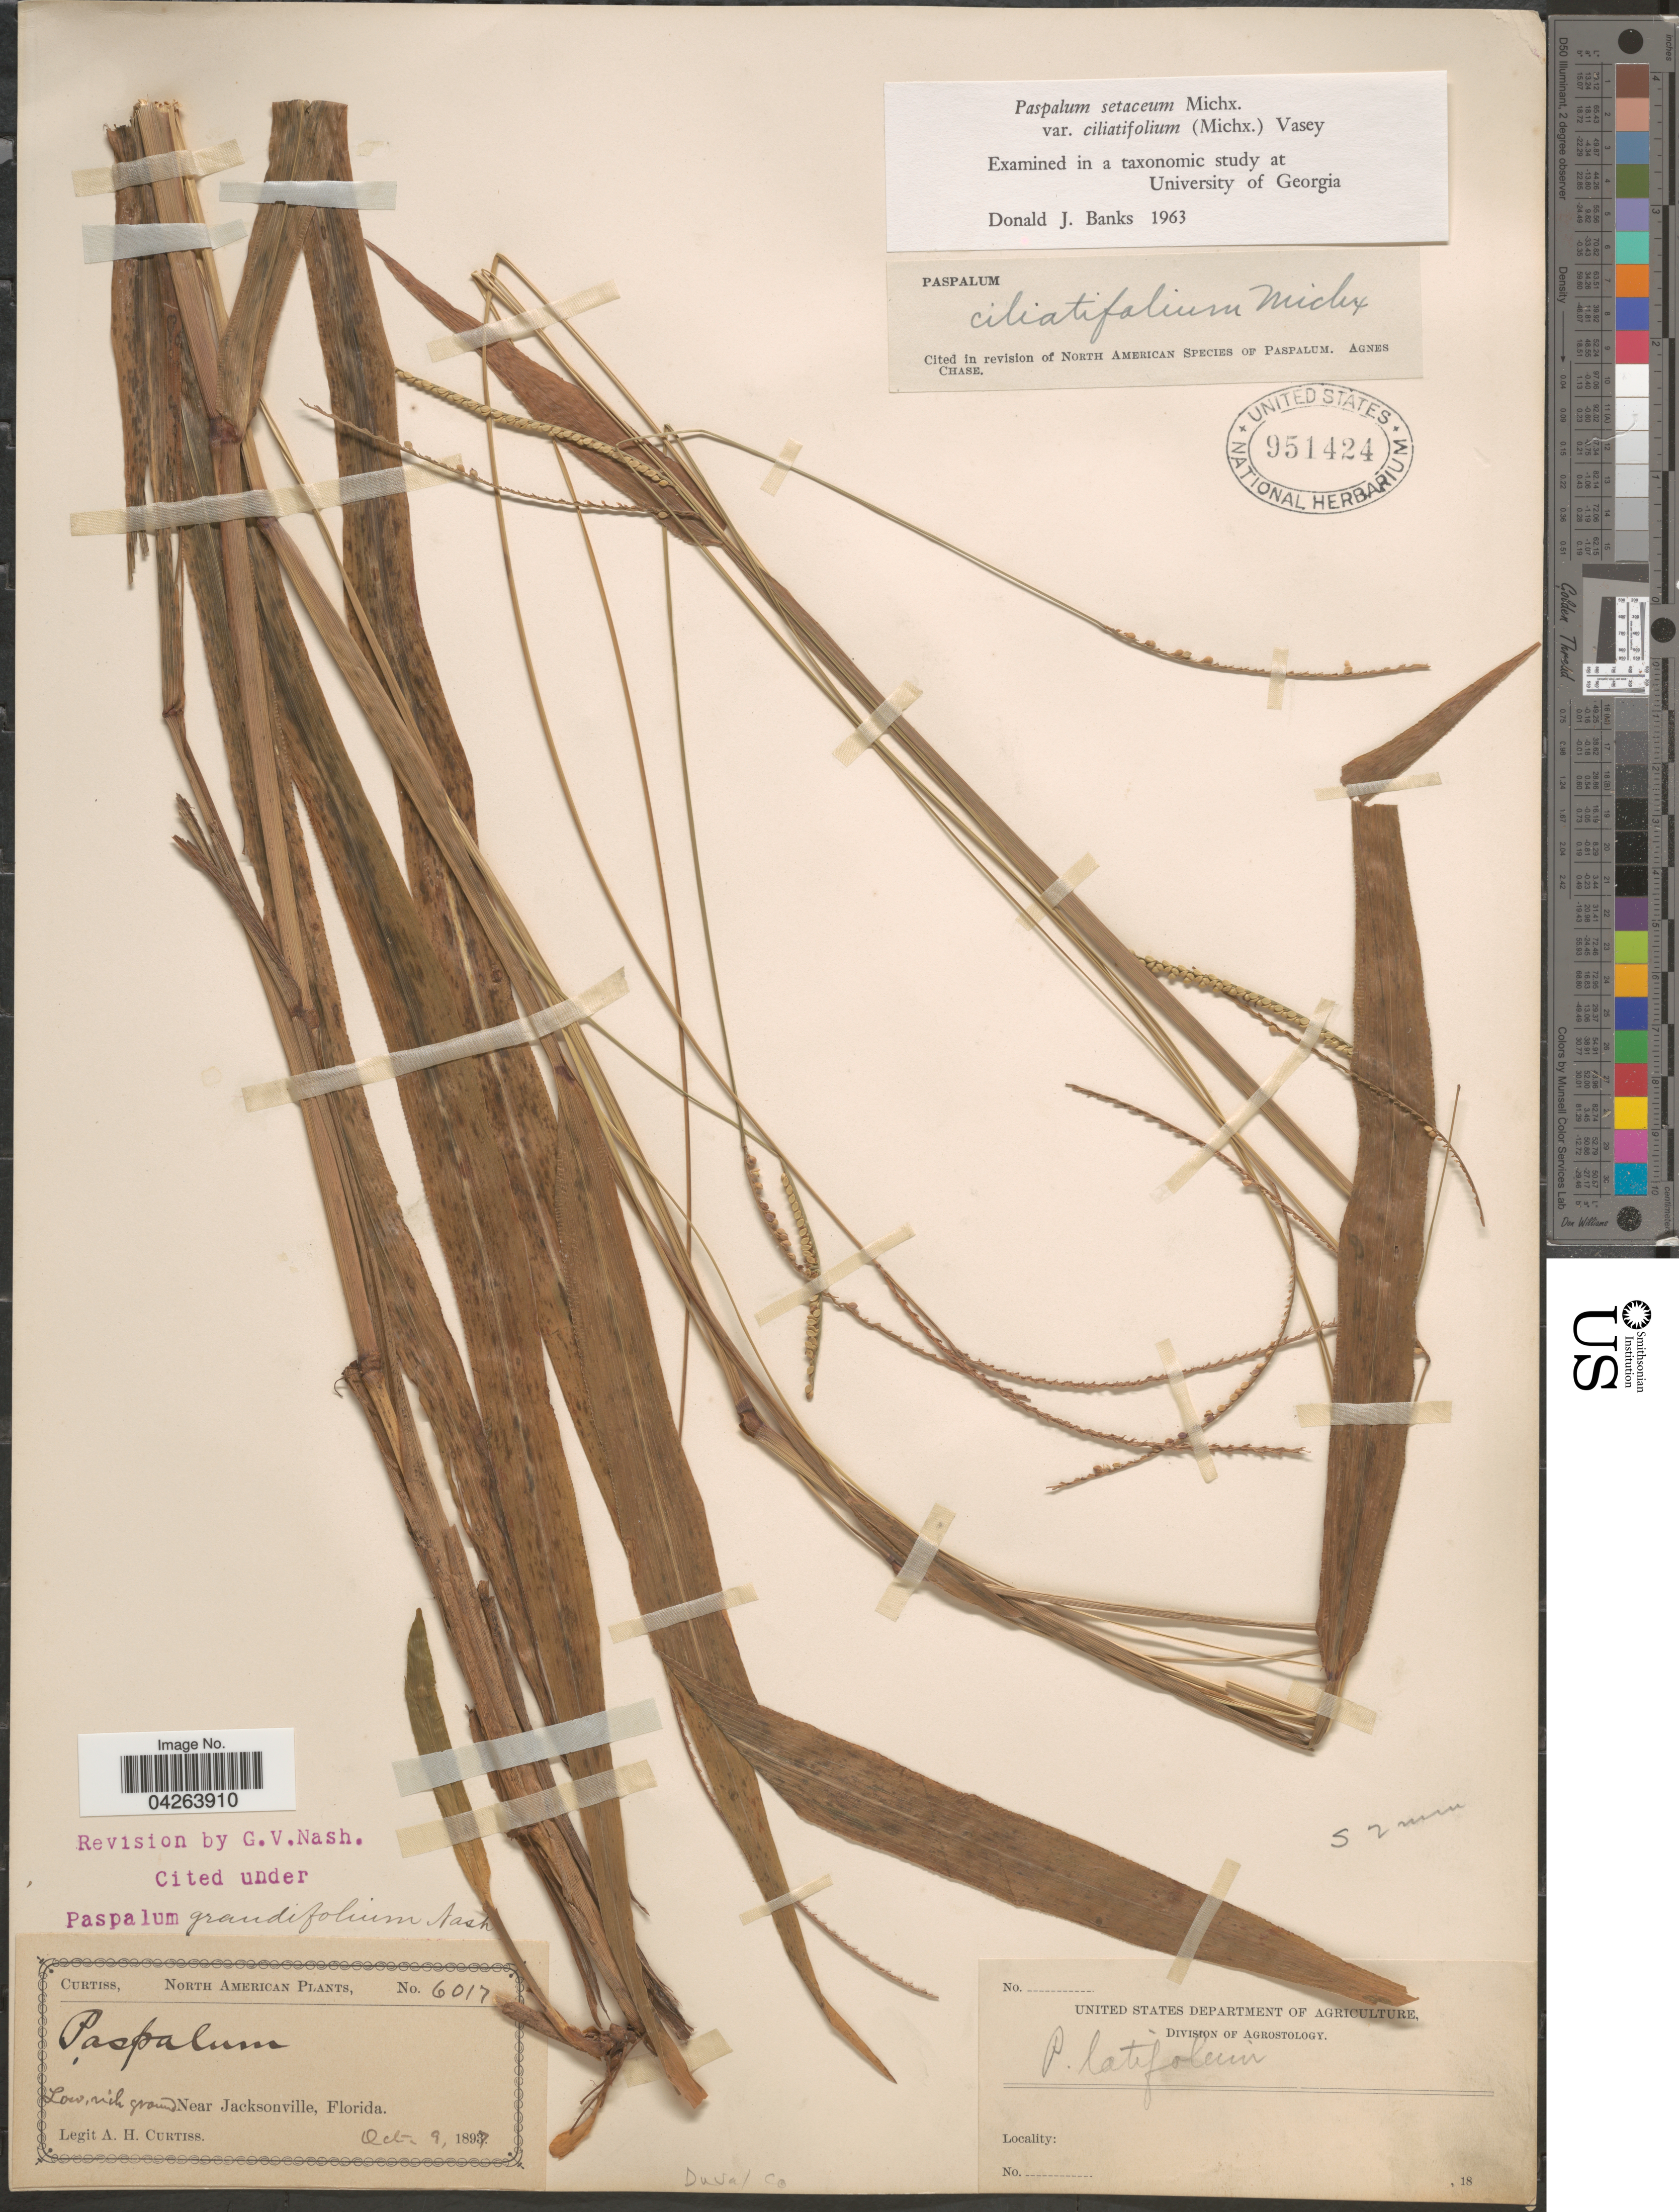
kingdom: Plantae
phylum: Tracheophyta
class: Liliopsida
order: Poales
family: Poaceae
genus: Paspalum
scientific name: Paspalum setaceum var. ciliatifolium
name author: (Michx.) Vasey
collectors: A. H. Curtiss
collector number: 6017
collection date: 1897-10-09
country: United States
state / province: Florida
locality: Near Jacksonville. Duval Co.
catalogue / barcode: US 951424